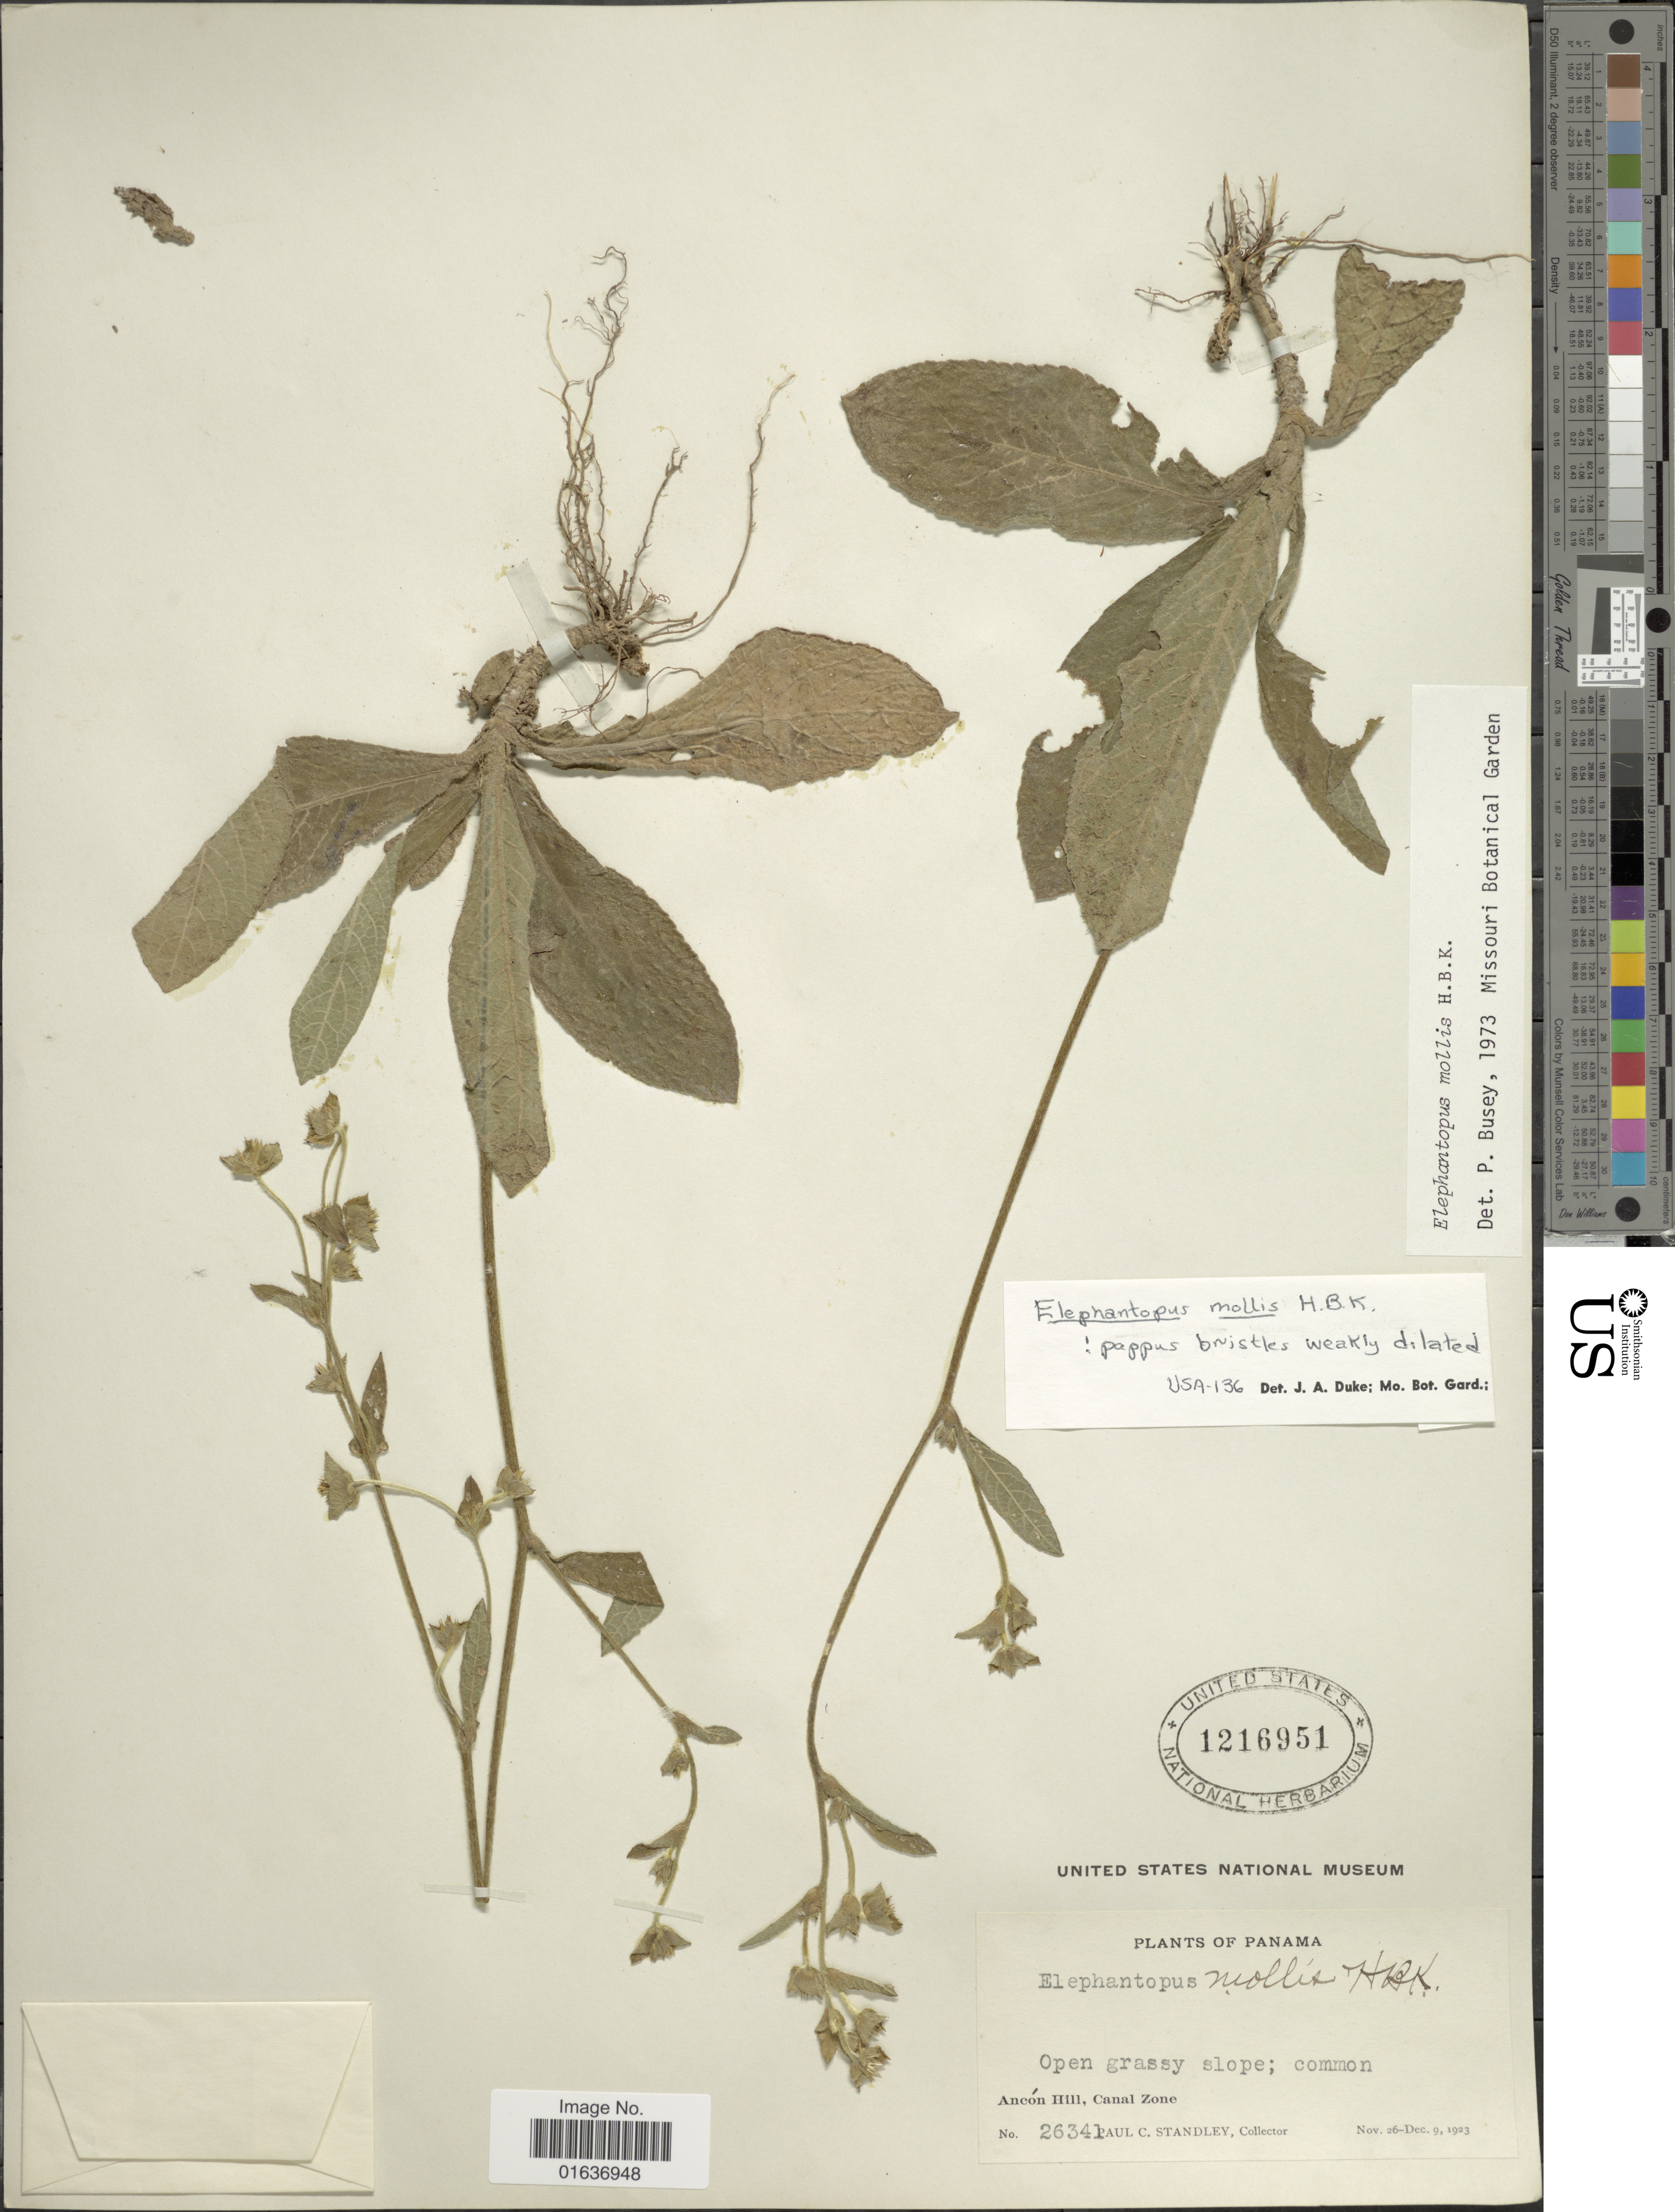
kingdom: Plantae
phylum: Tracheophyta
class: Magnoliopsida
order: Asterales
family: Asteraceae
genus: Elephantopus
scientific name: Elephantopus mollis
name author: Kunth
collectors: P. C. Standley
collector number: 26341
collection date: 1923-11-26/1923-12-09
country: Panama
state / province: Colón / Panamá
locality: Open grassy slope, Ancón Hill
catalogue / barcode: US 1216951